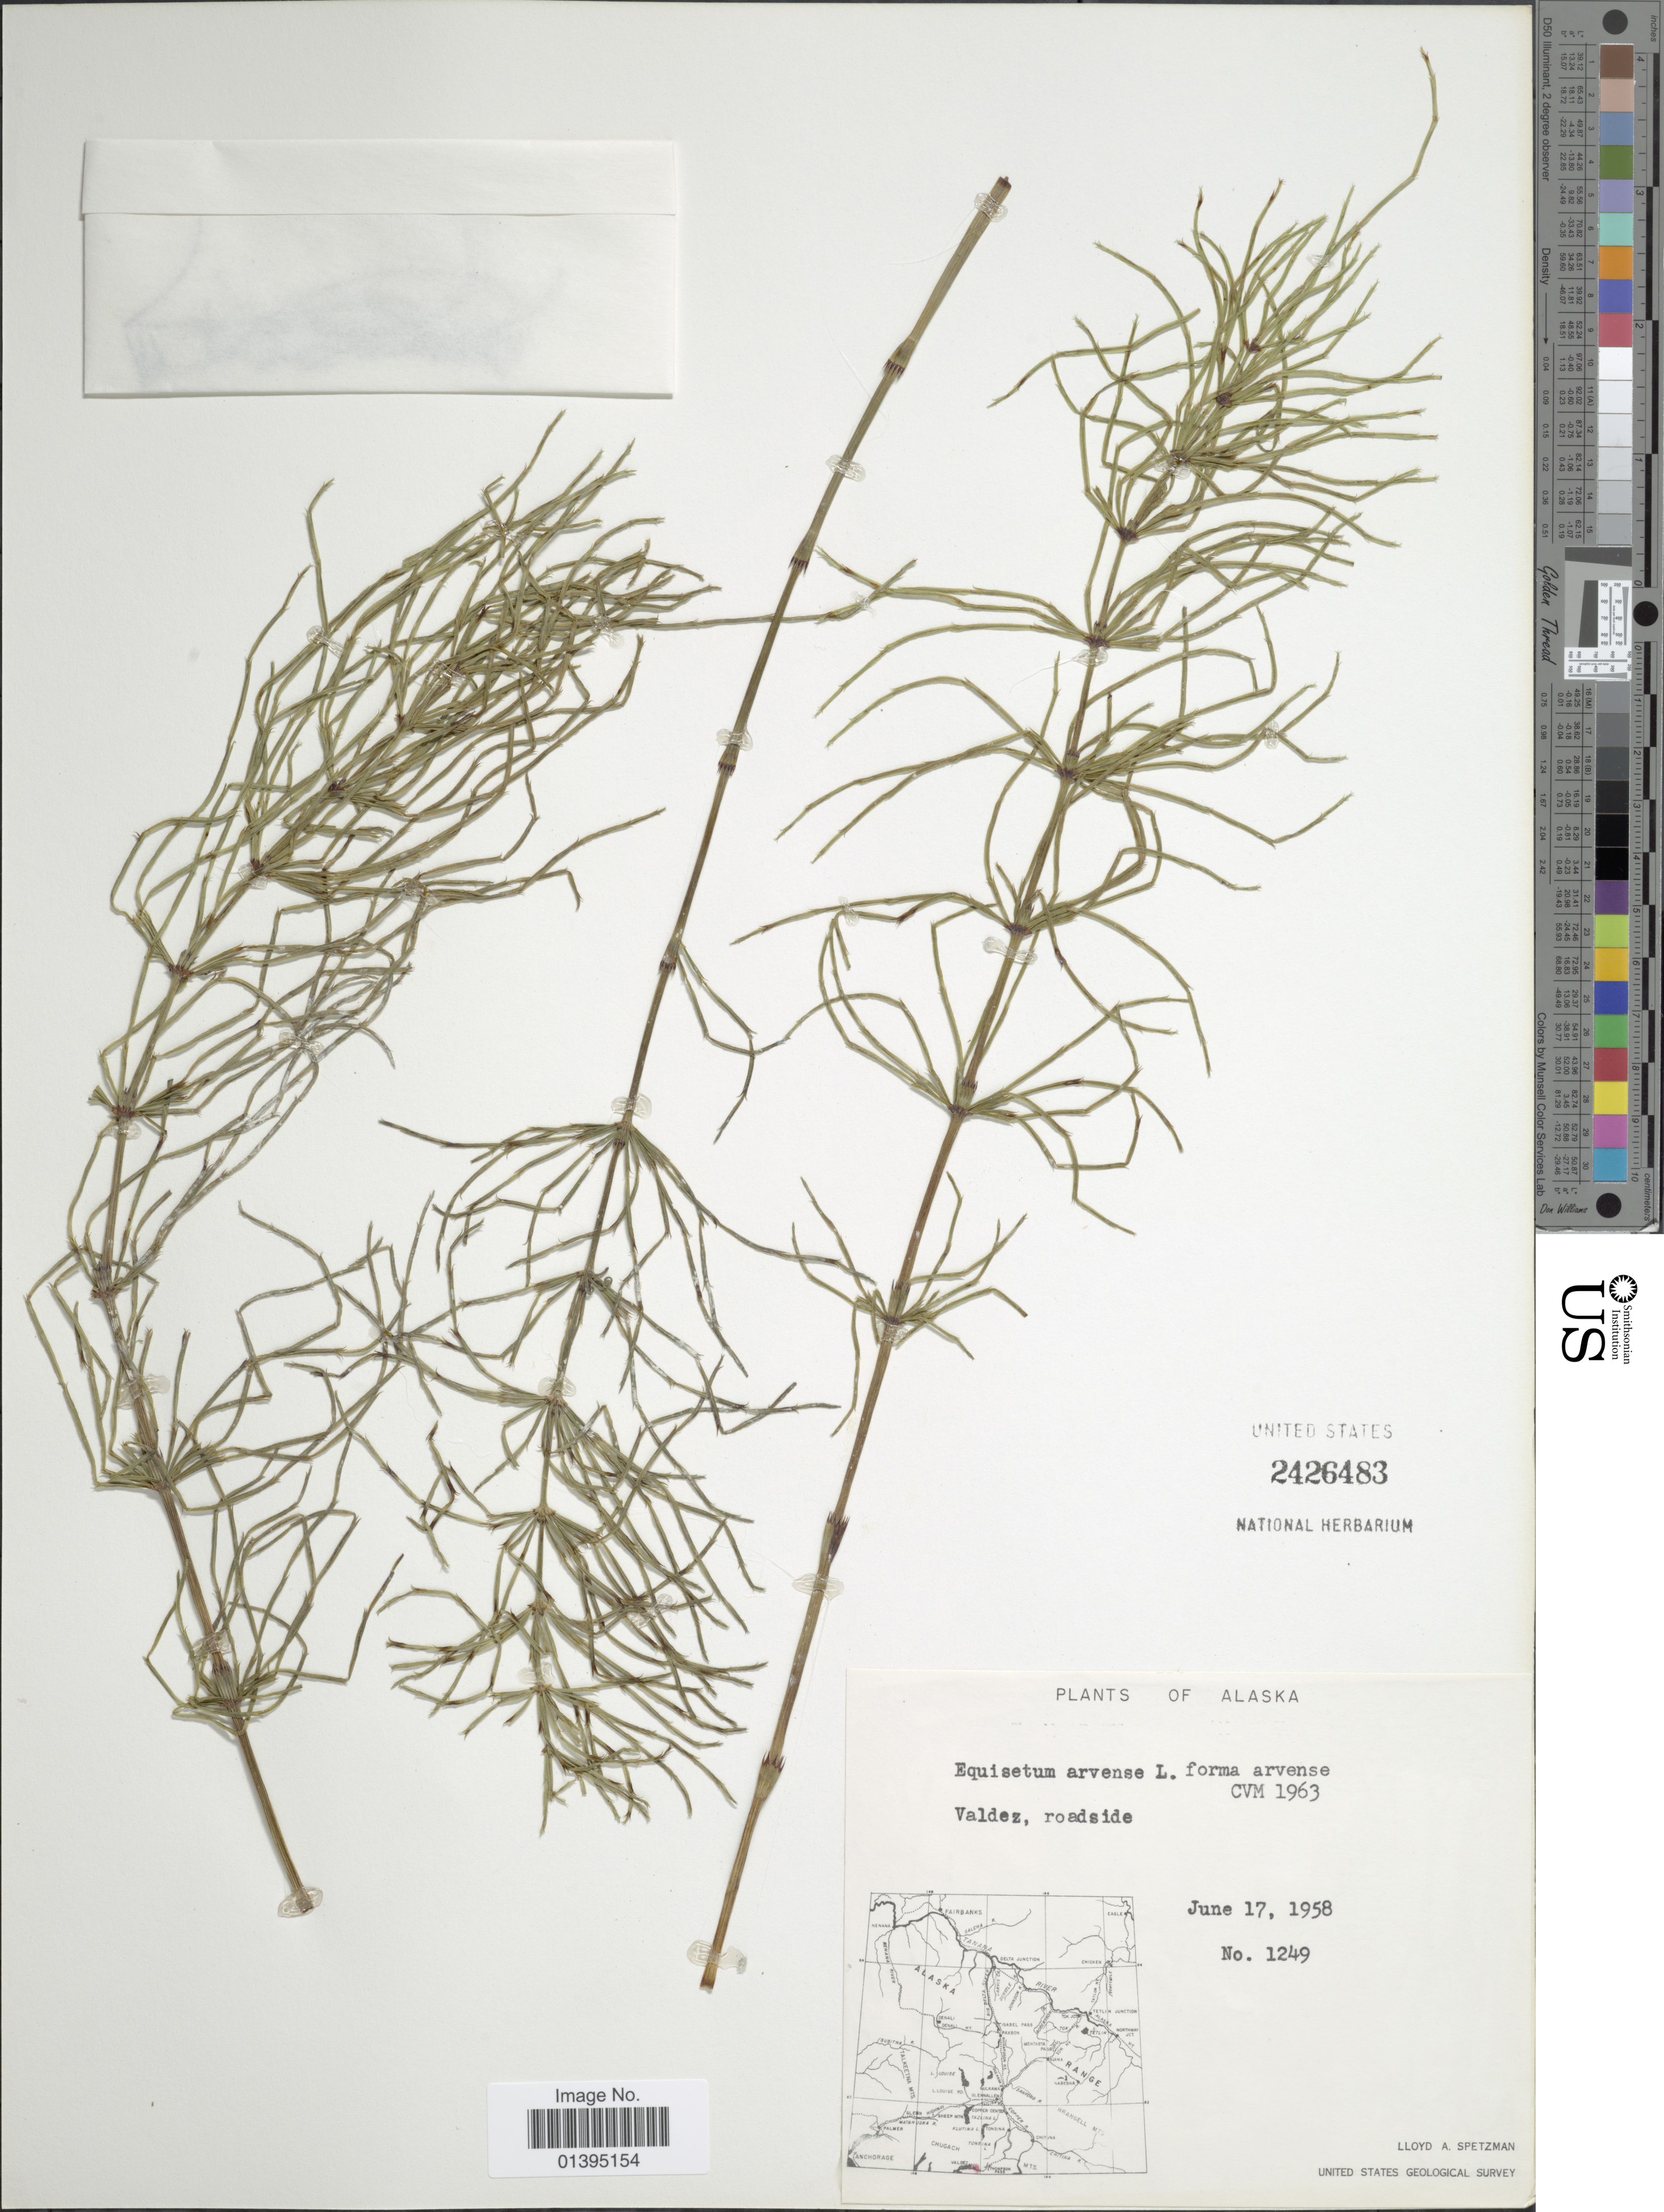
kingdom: Plantae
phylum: Tracheophyta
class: Polypodiopsida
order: Equisetales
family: Equisetaceae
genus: Equisetum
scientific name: Equisetum arvense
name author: L.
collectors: L. Spetzman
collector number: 1249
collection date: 1958-06-17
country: United States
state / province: Alaska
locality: Valdez, roadside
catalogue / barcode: US 2426483